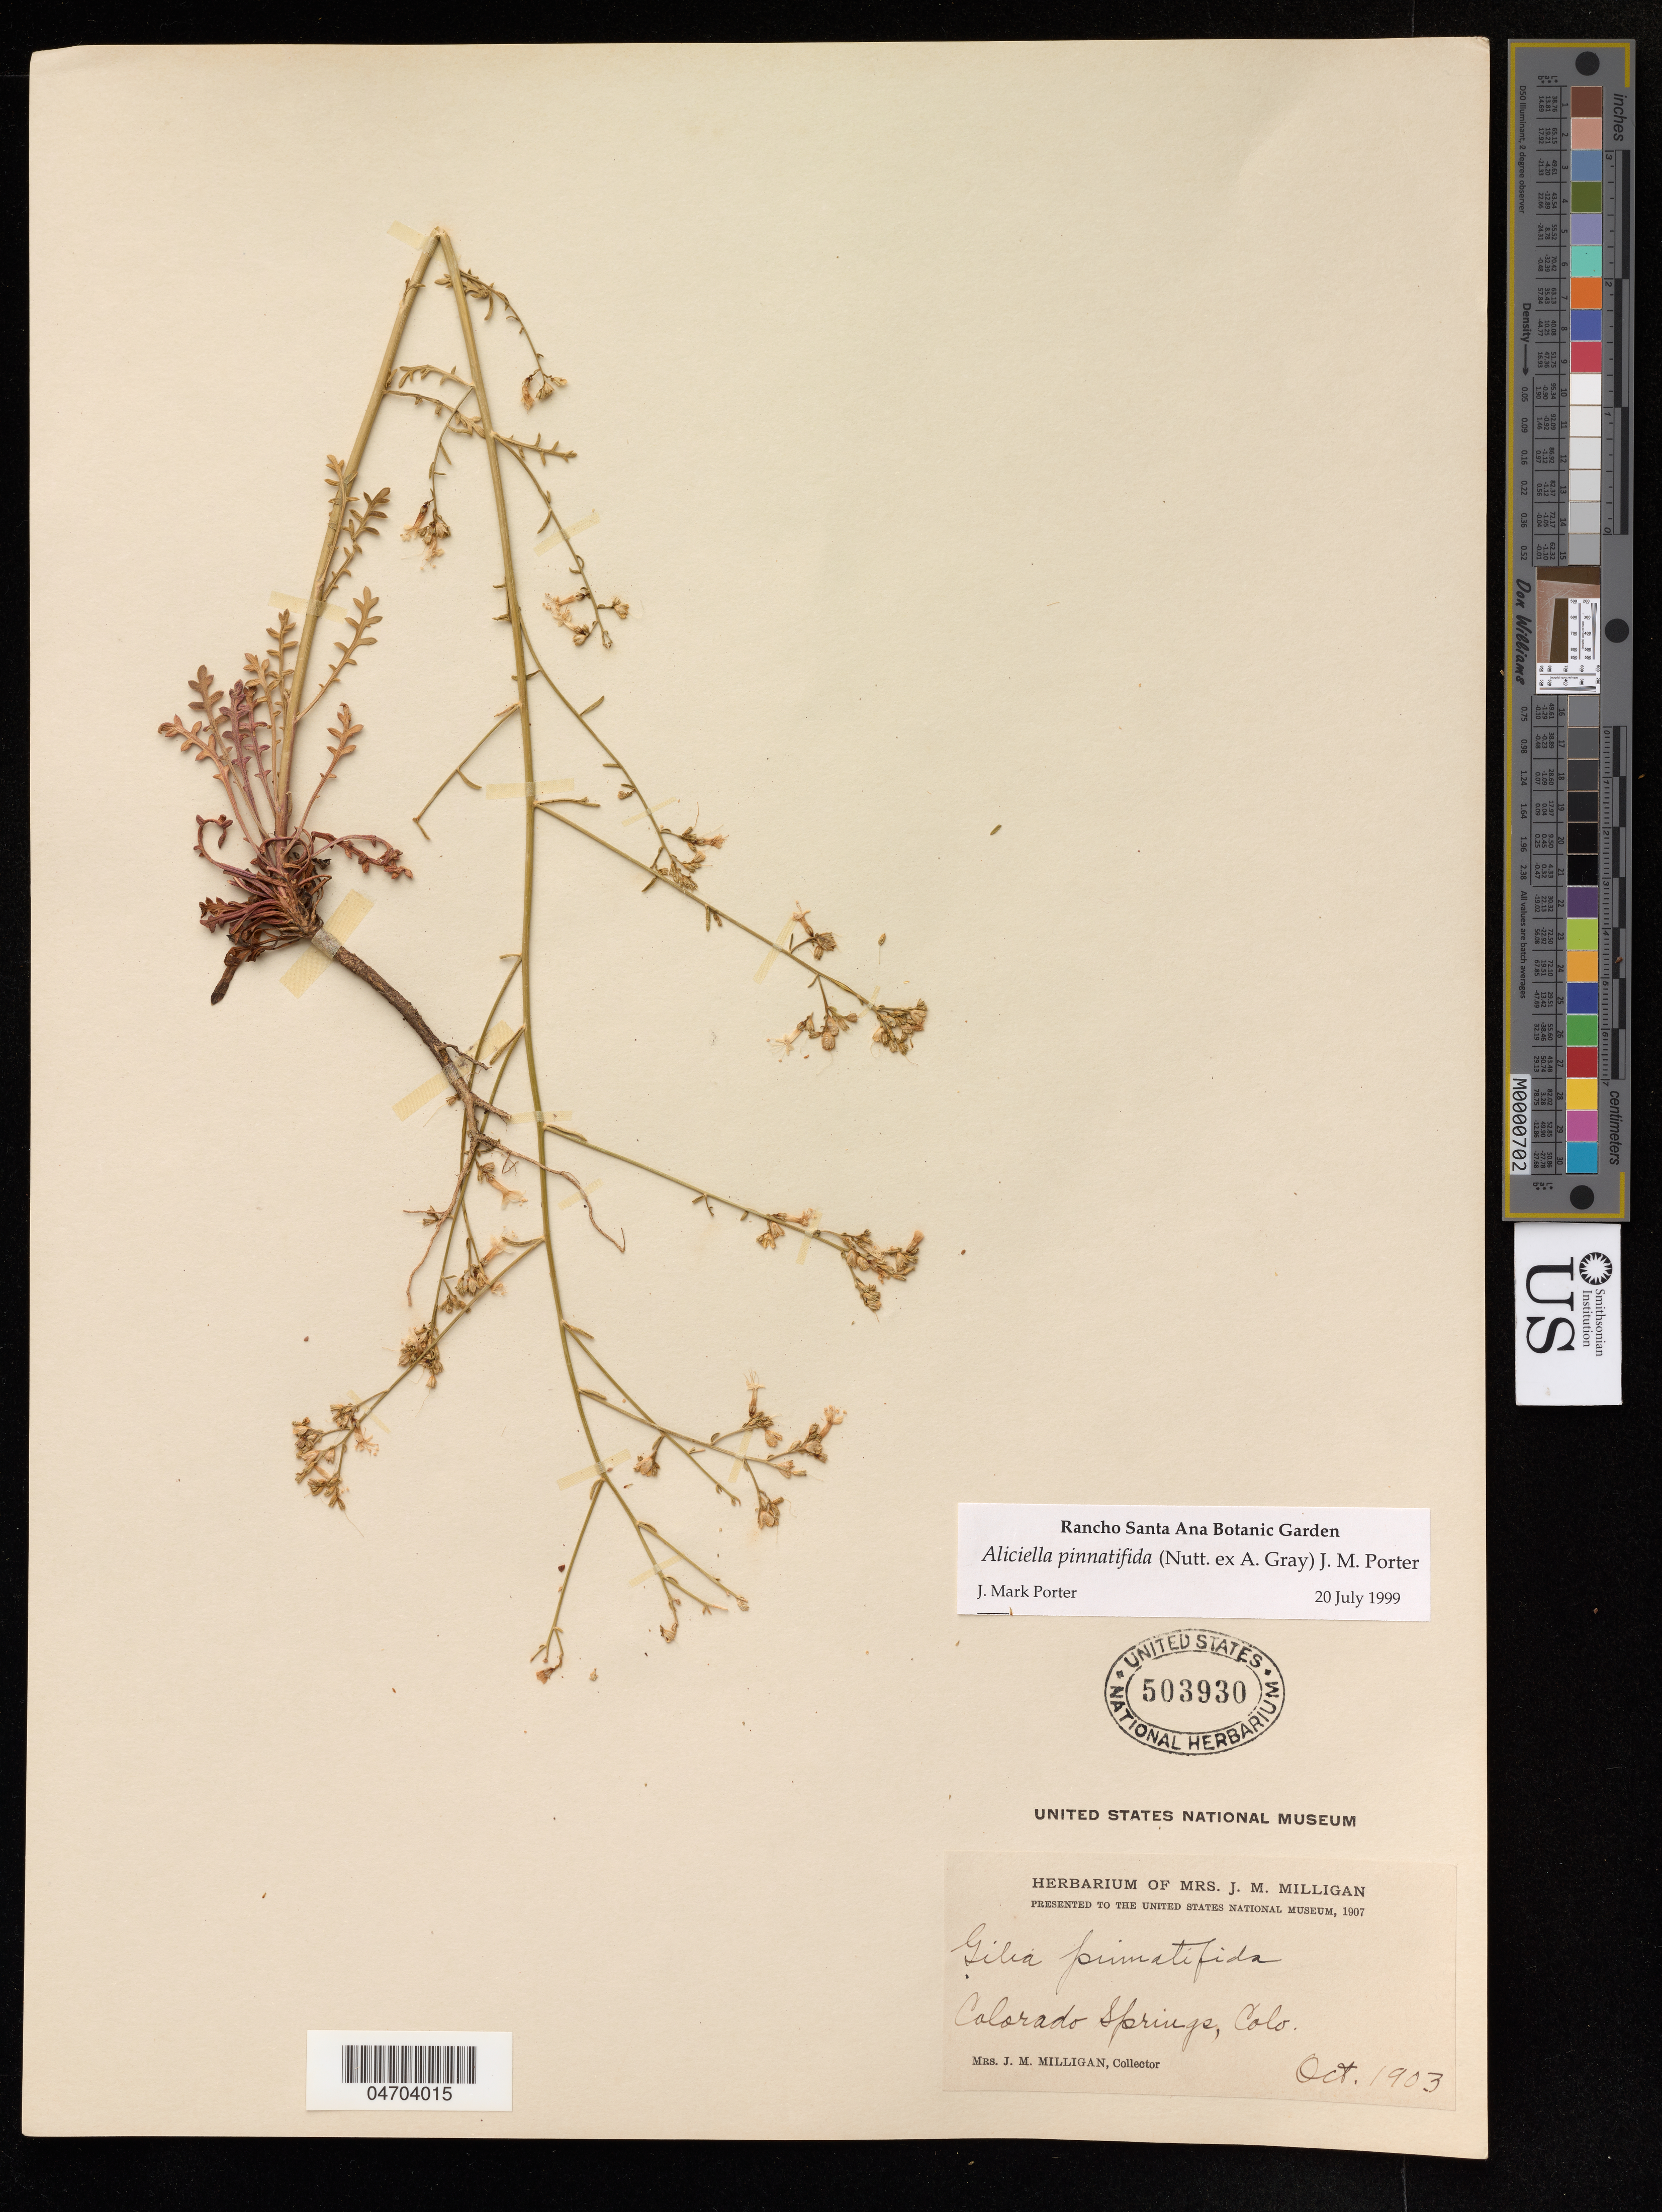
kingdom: Plantae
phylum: Tracheophyta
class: Magnoliopsida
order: Ericales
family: Polemoniaceae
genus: Aliciella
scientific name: Aliciella pinnatifida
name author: (Nutt. ex A. Gray) J.M. Porter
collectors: J. Milligan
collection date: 1903-10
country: United States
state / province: Colorado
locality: Colorado Springs.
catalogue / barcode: US 503930